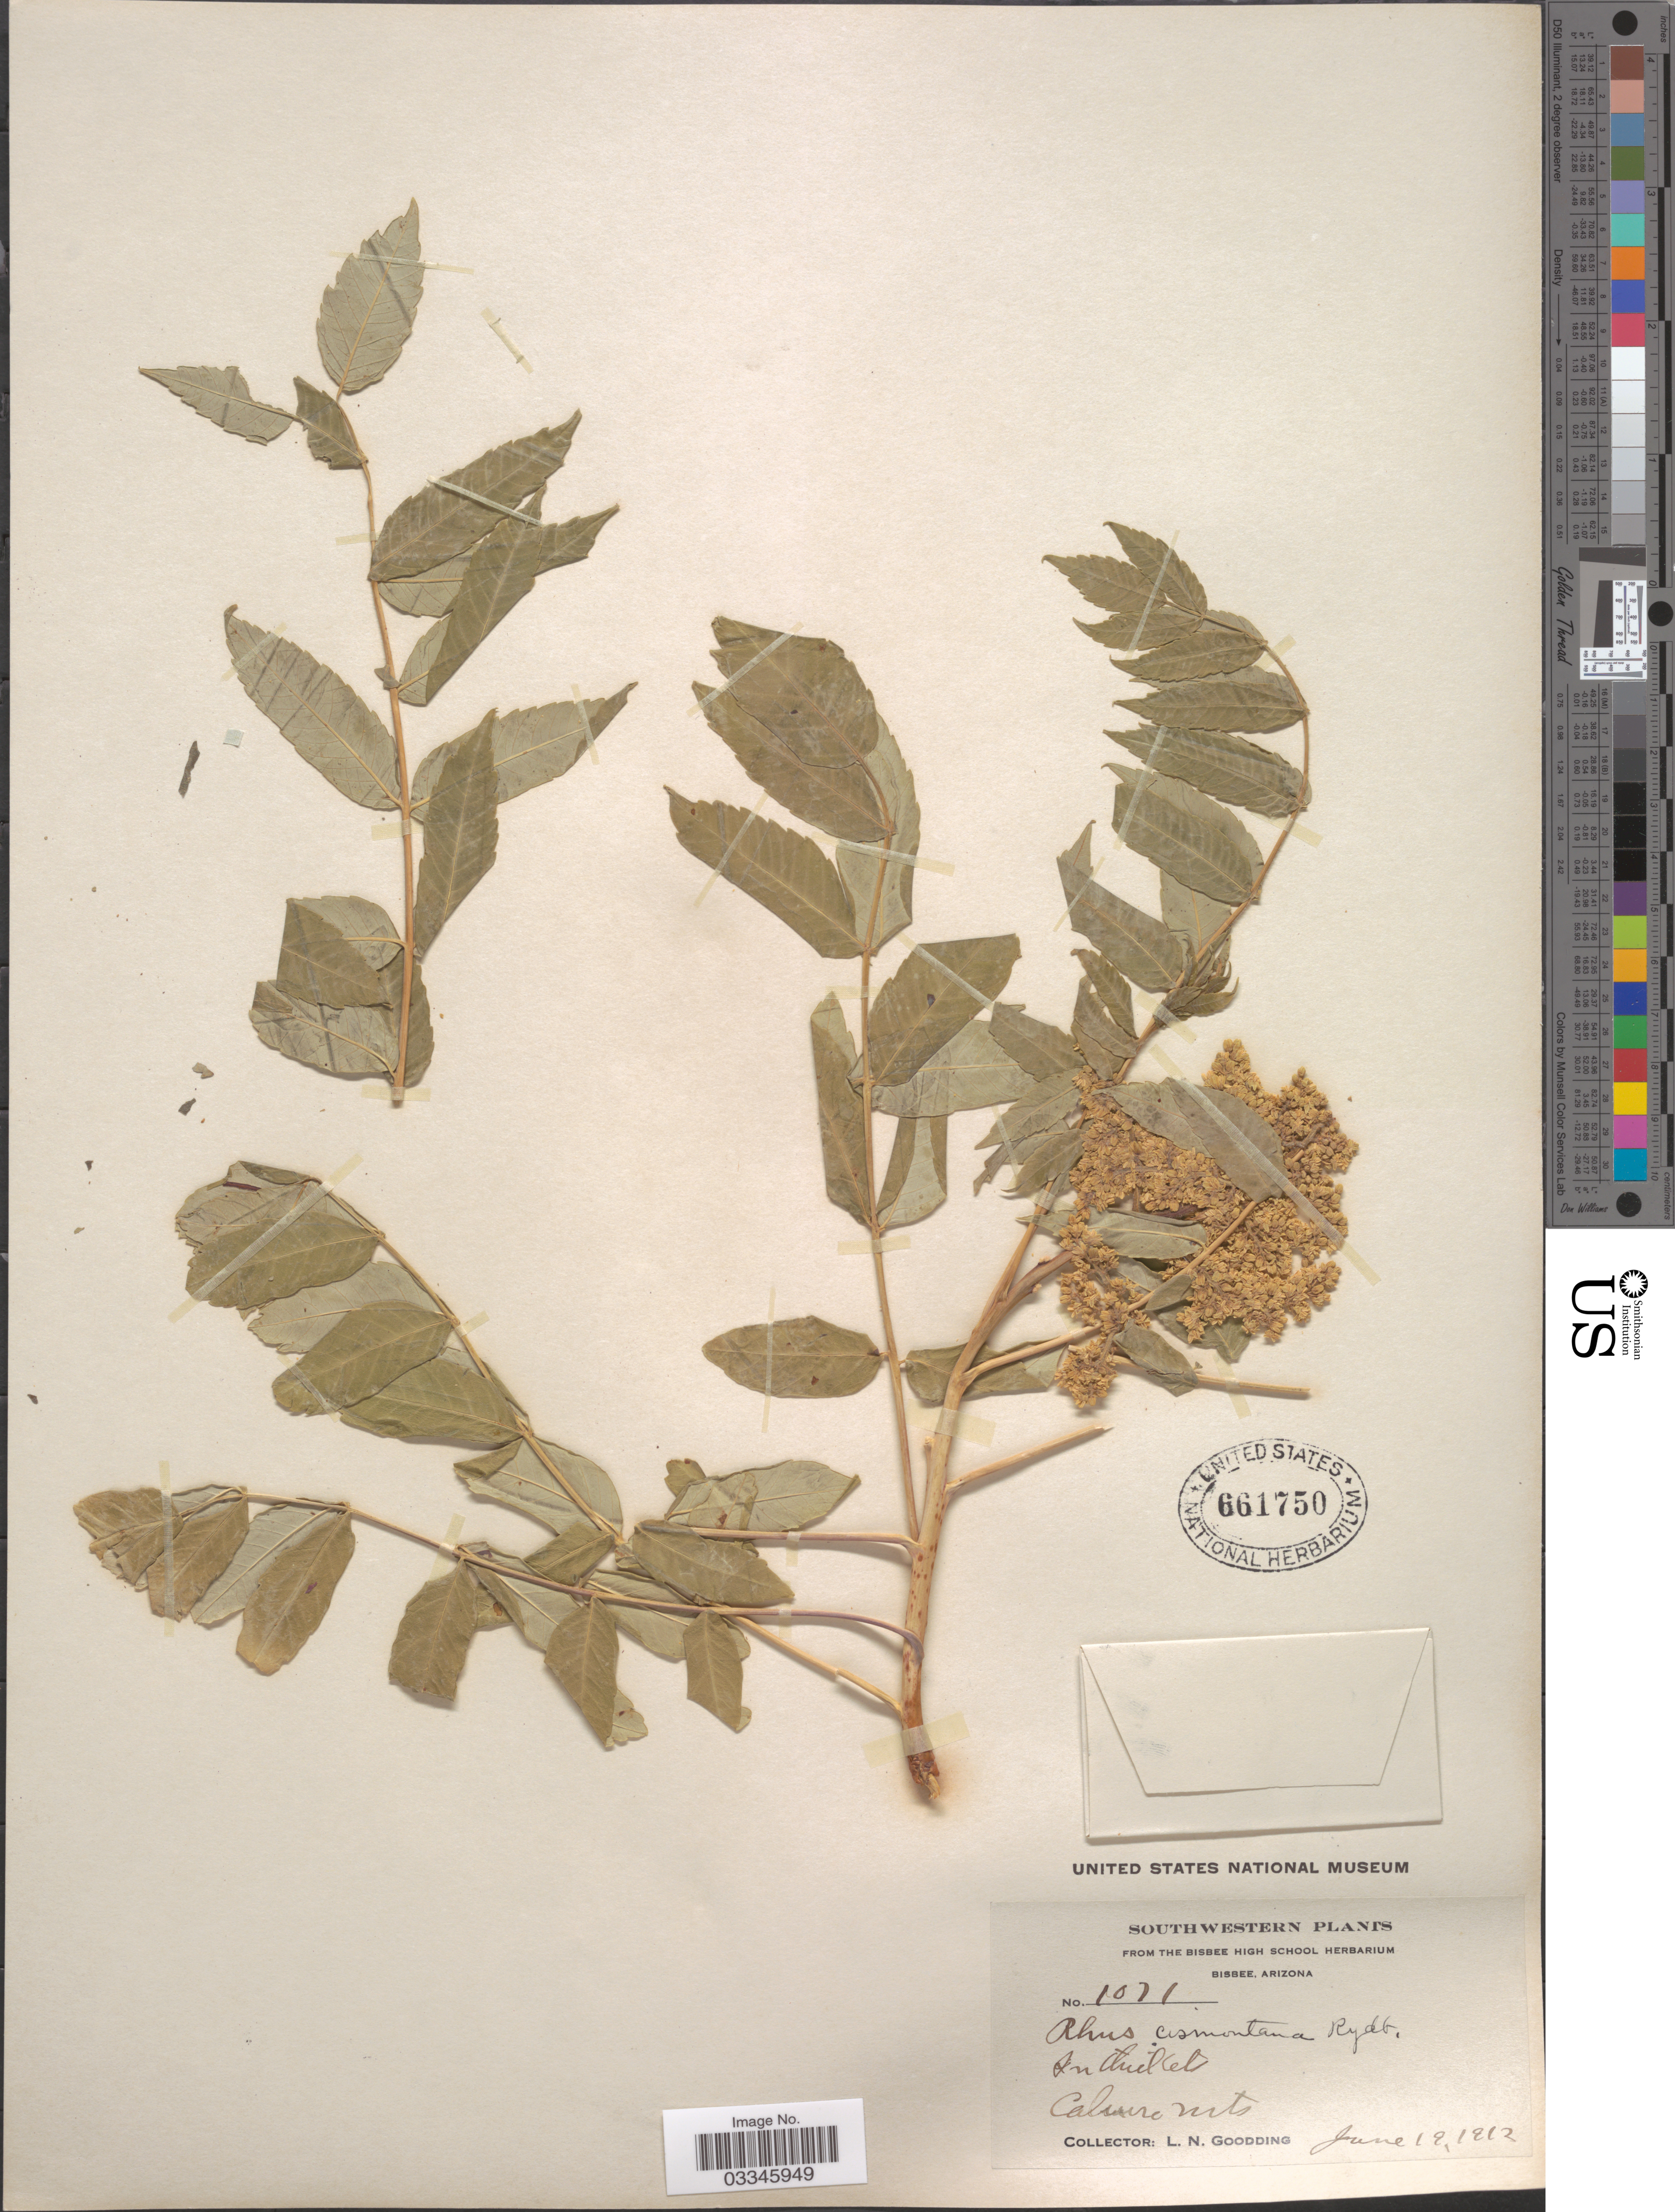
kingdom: Plantae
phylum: Tracheophyta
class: Magnoliopsida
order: Sapindales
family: Anacardiaceae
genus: Rhus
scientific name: Rhus glabra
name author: L.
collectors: L. N. Goodding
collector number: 1071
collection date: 1912-06-19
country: United States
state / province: Arizona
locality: Southwestern. Galiuro Mts.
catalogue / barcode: US 661750